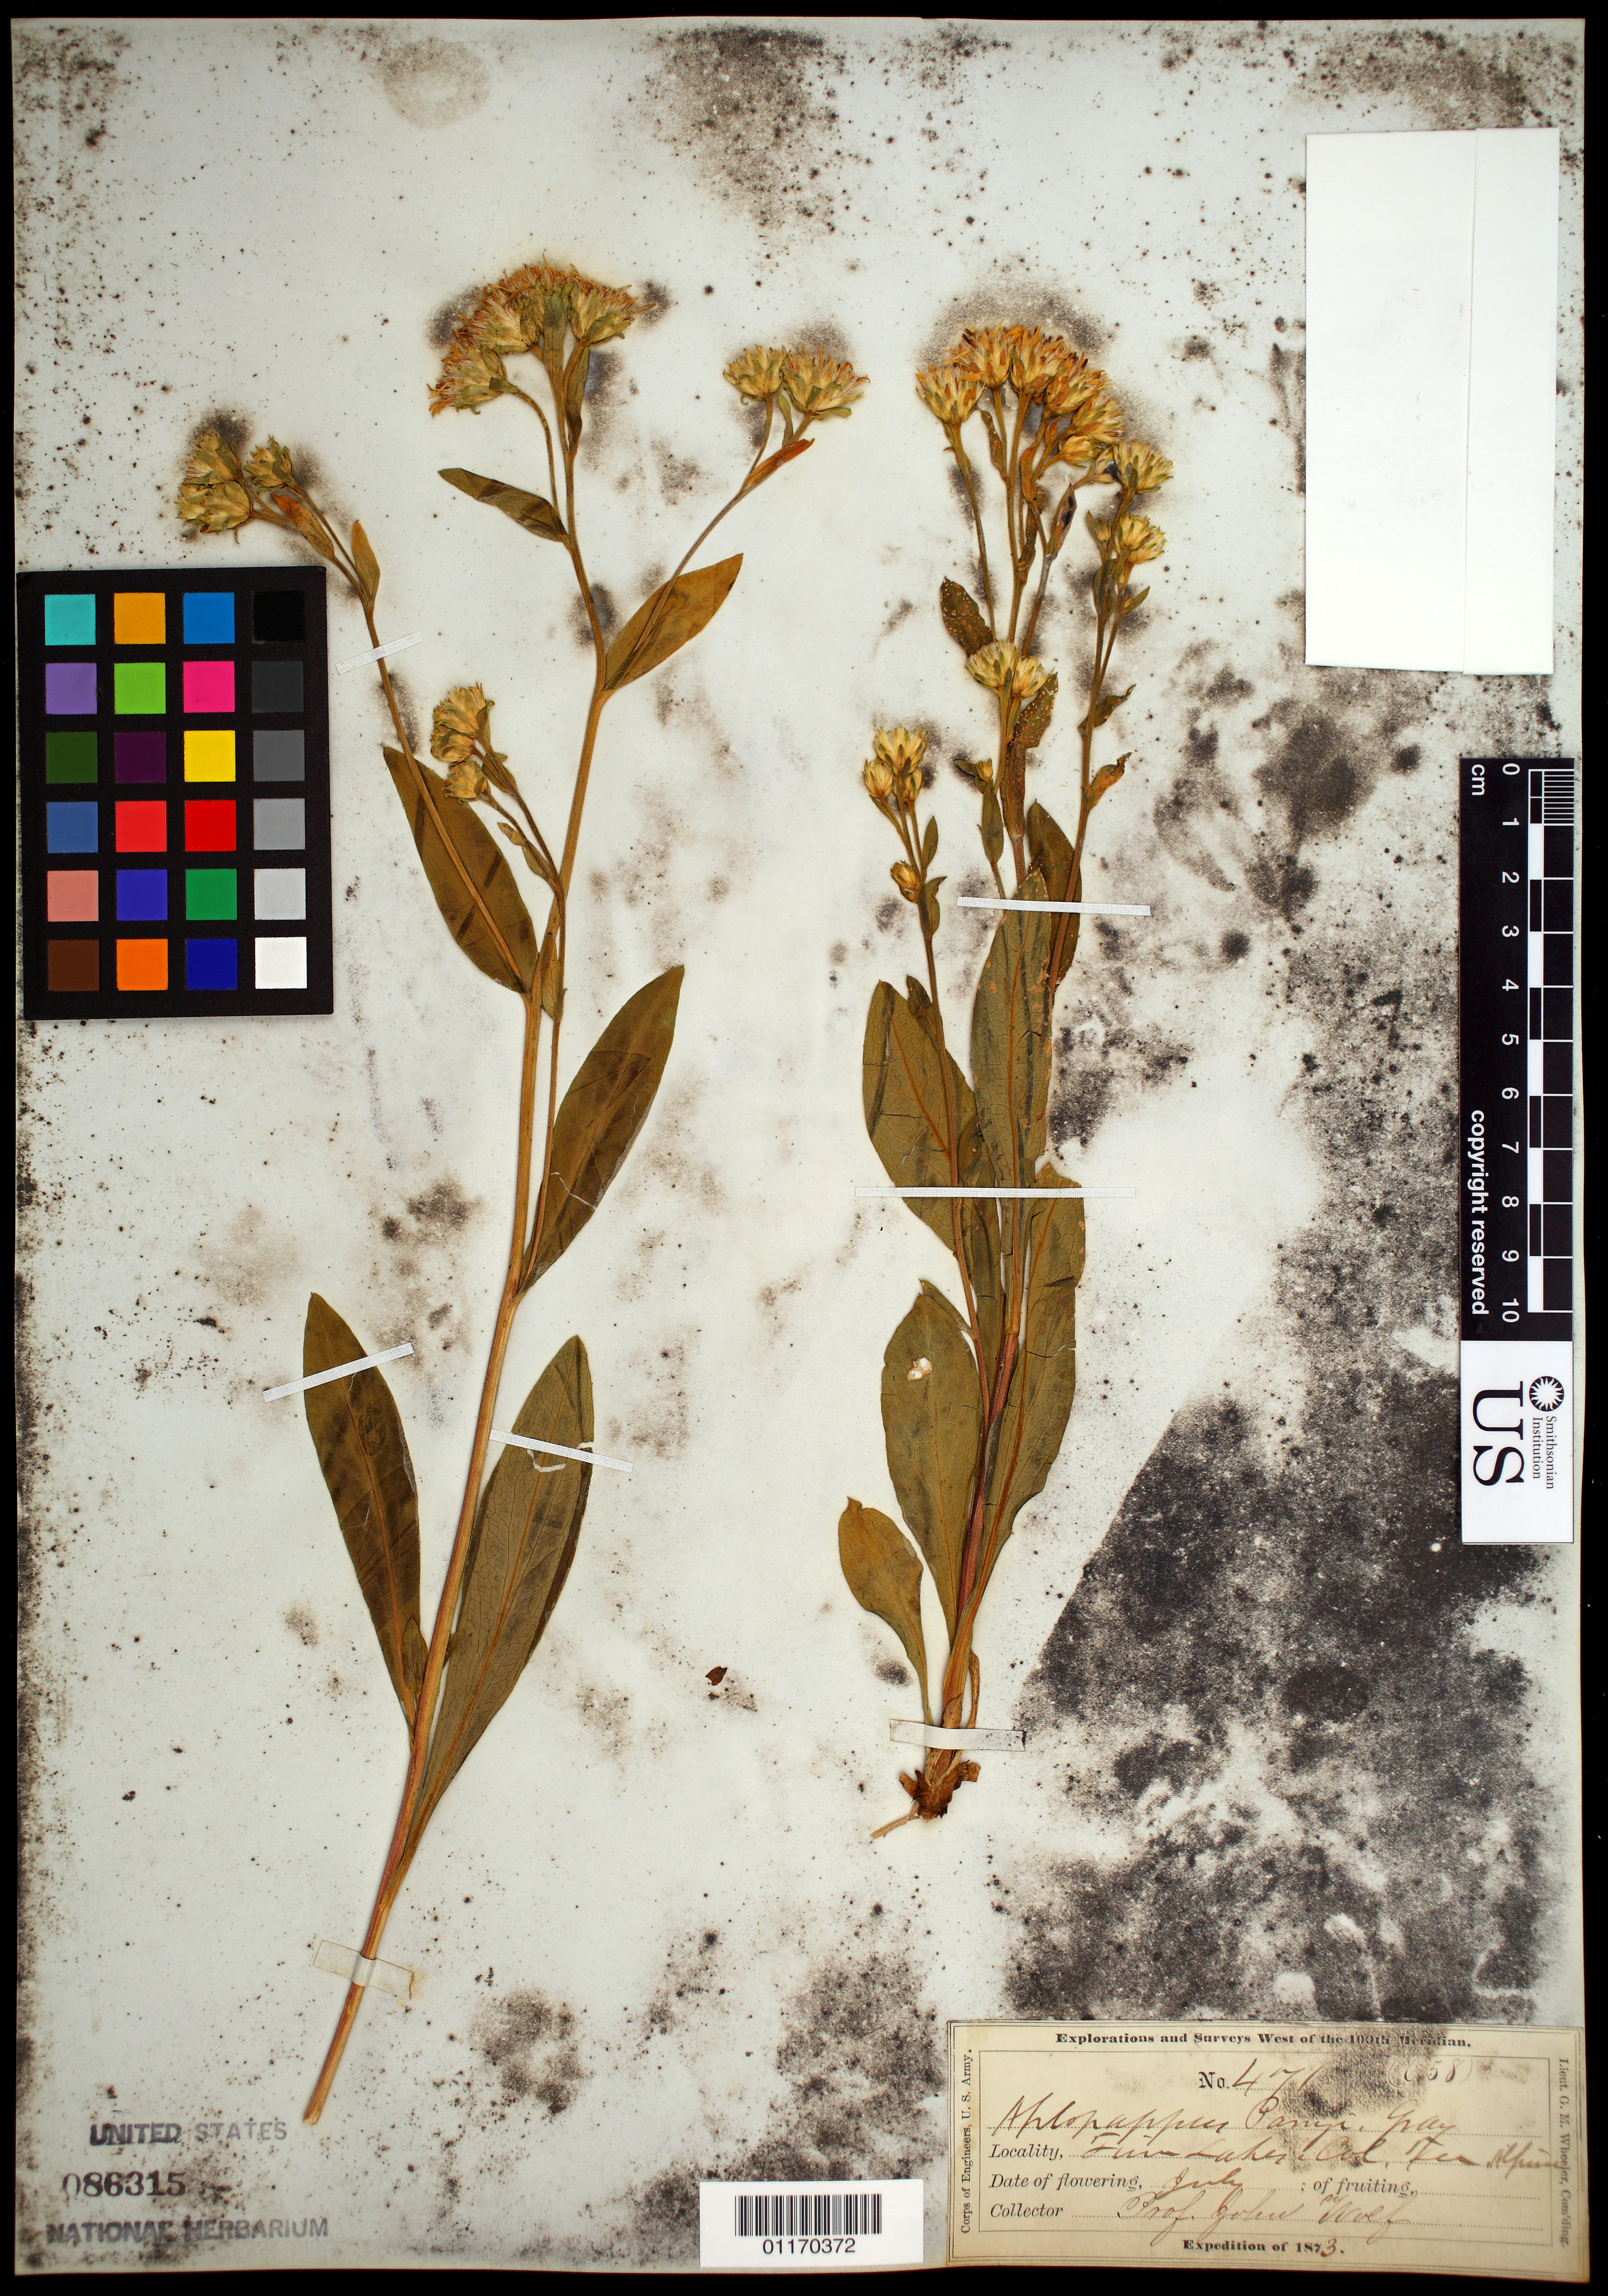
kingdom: Plantae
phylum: Tracheophyta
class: Magnoliopsida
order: Asterales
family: Asteraceae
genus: Oreochrysum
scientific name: Oreochrysum parryi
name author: (A. Gray) Rydb.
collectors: J. Wolf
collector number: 471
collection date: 1873-07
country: United States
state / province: Colorado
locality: Twin Lakes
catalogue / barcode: US 86315